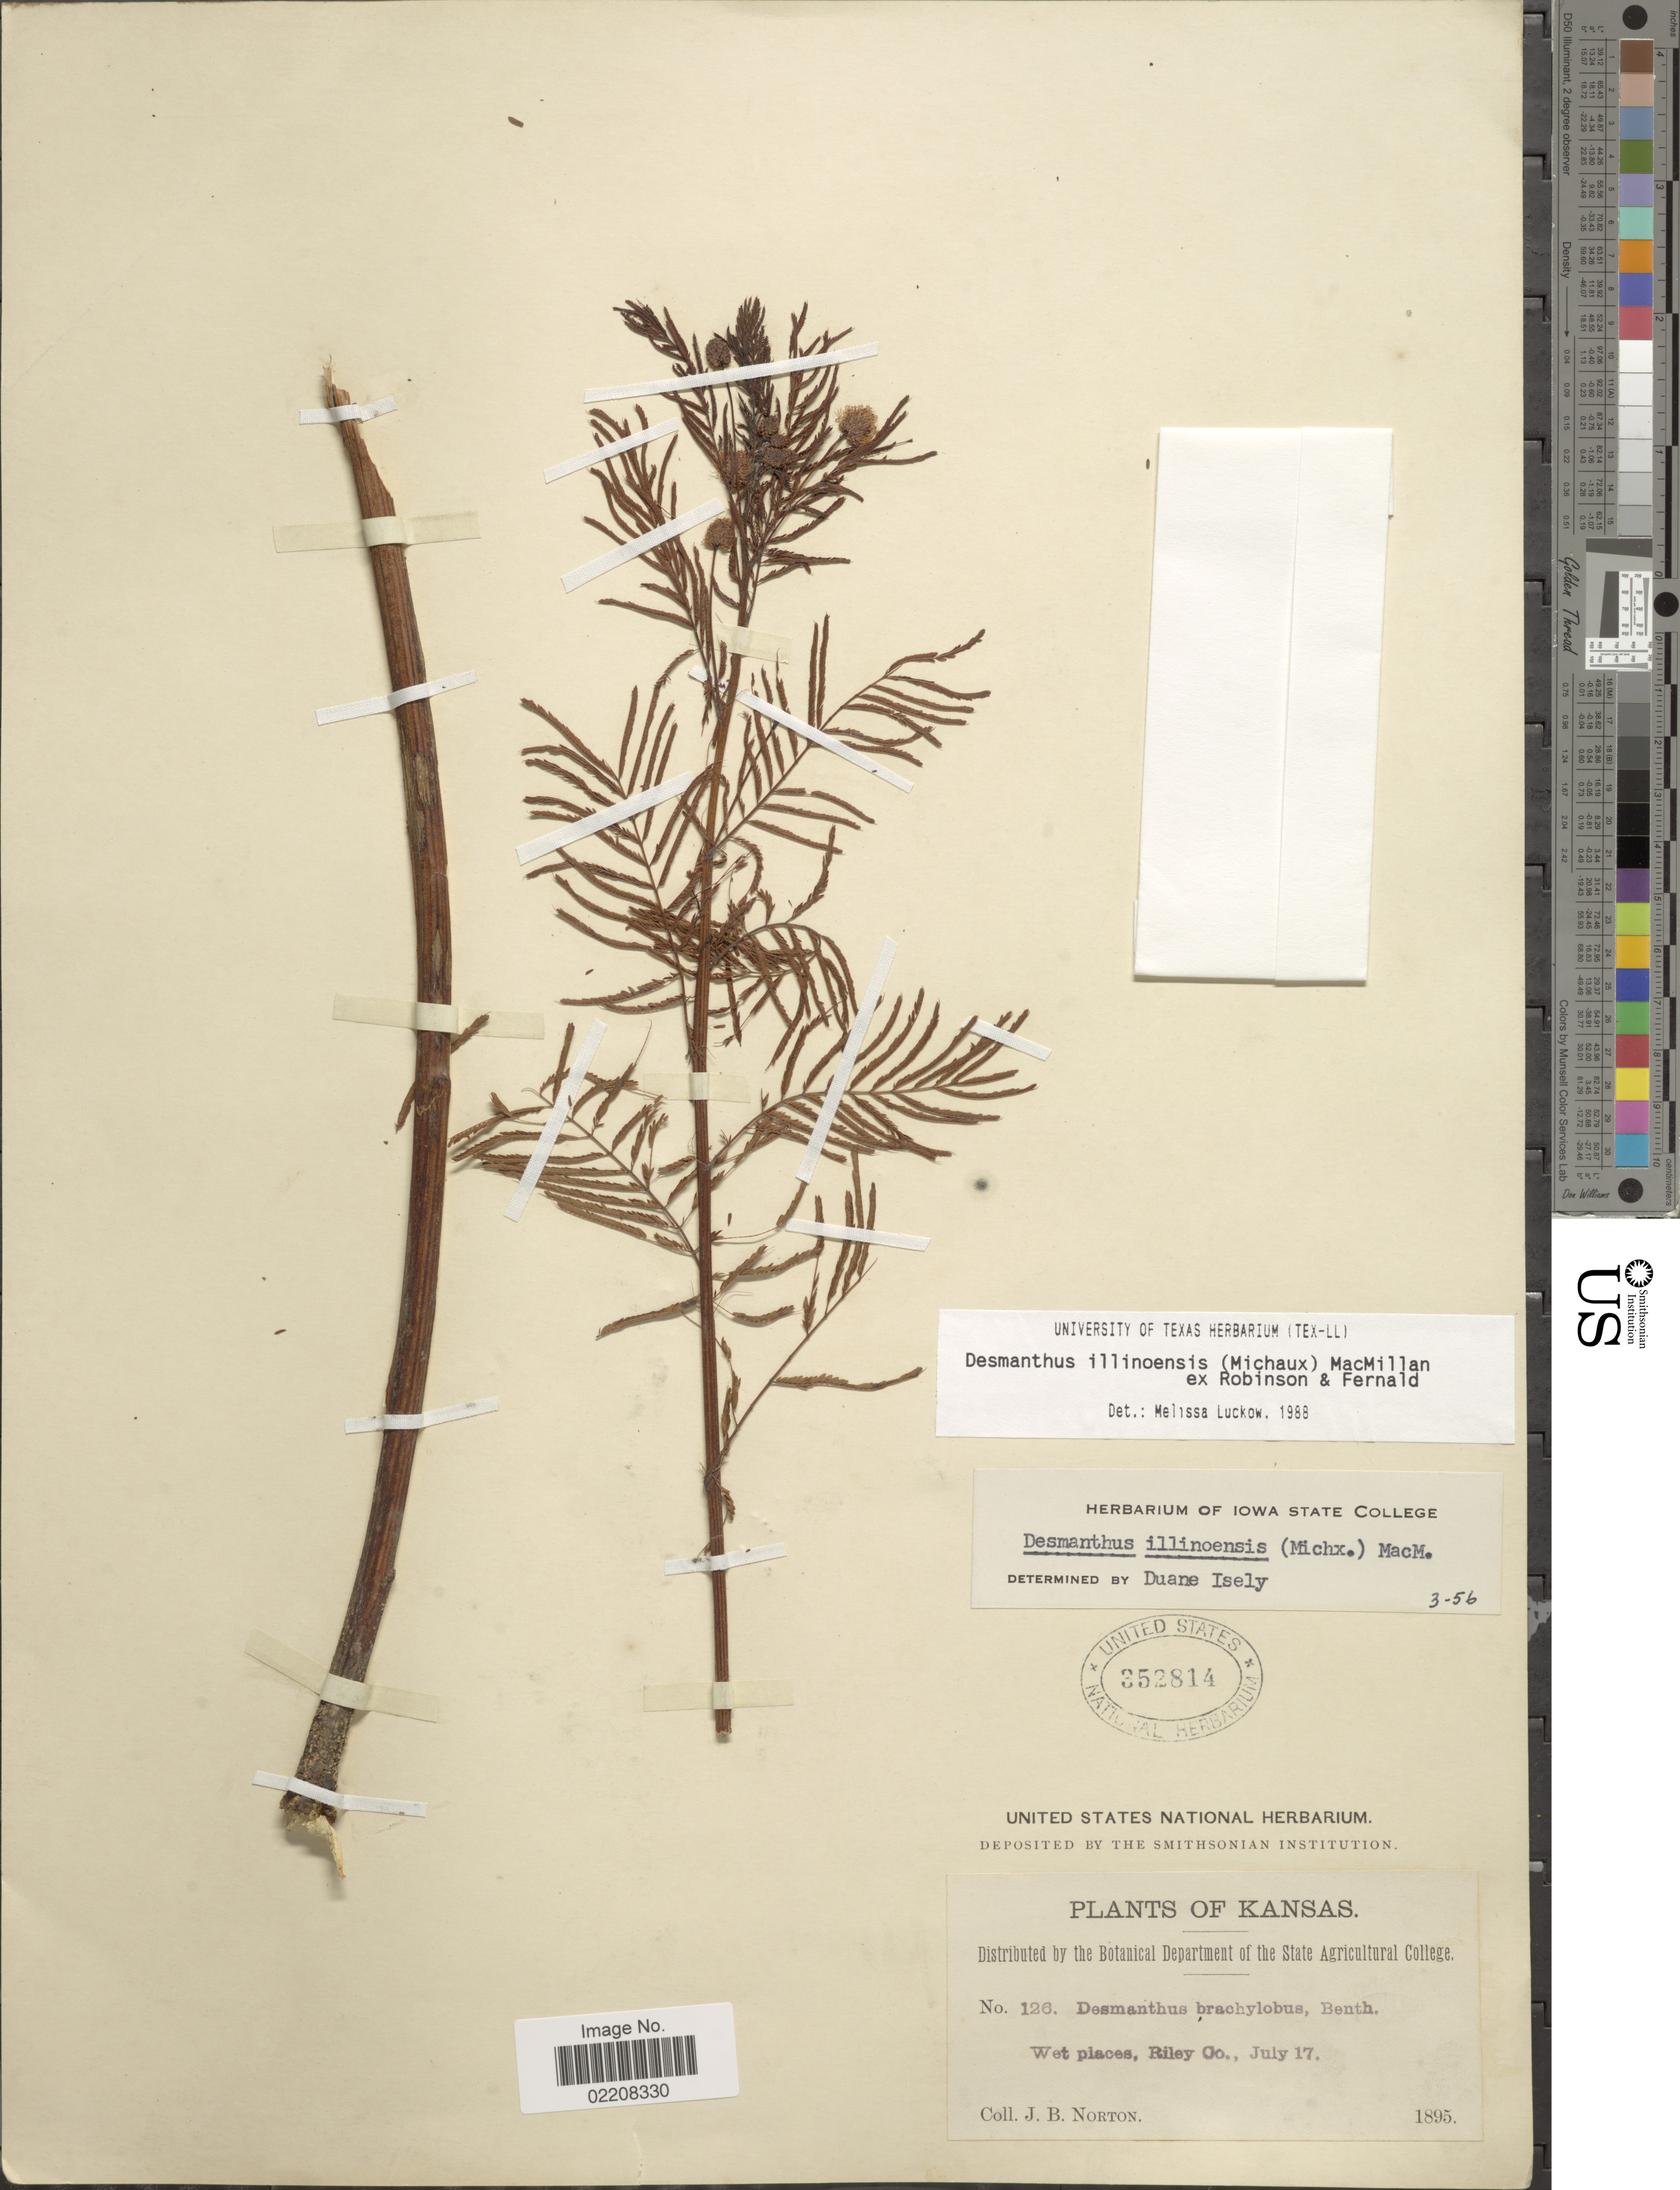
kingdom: Plantae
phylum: Tracheophyta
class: Magnoliopsida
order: Fabales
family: Fabaceae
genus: Desmanthus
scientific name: Desmanthus illinoensis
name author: (Michx.) MacMill.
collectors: J. B. Norton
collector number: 126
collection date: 1895-07-17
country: United States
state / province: Kansas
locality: Wet places, Riley Co.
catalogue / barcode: US 352814